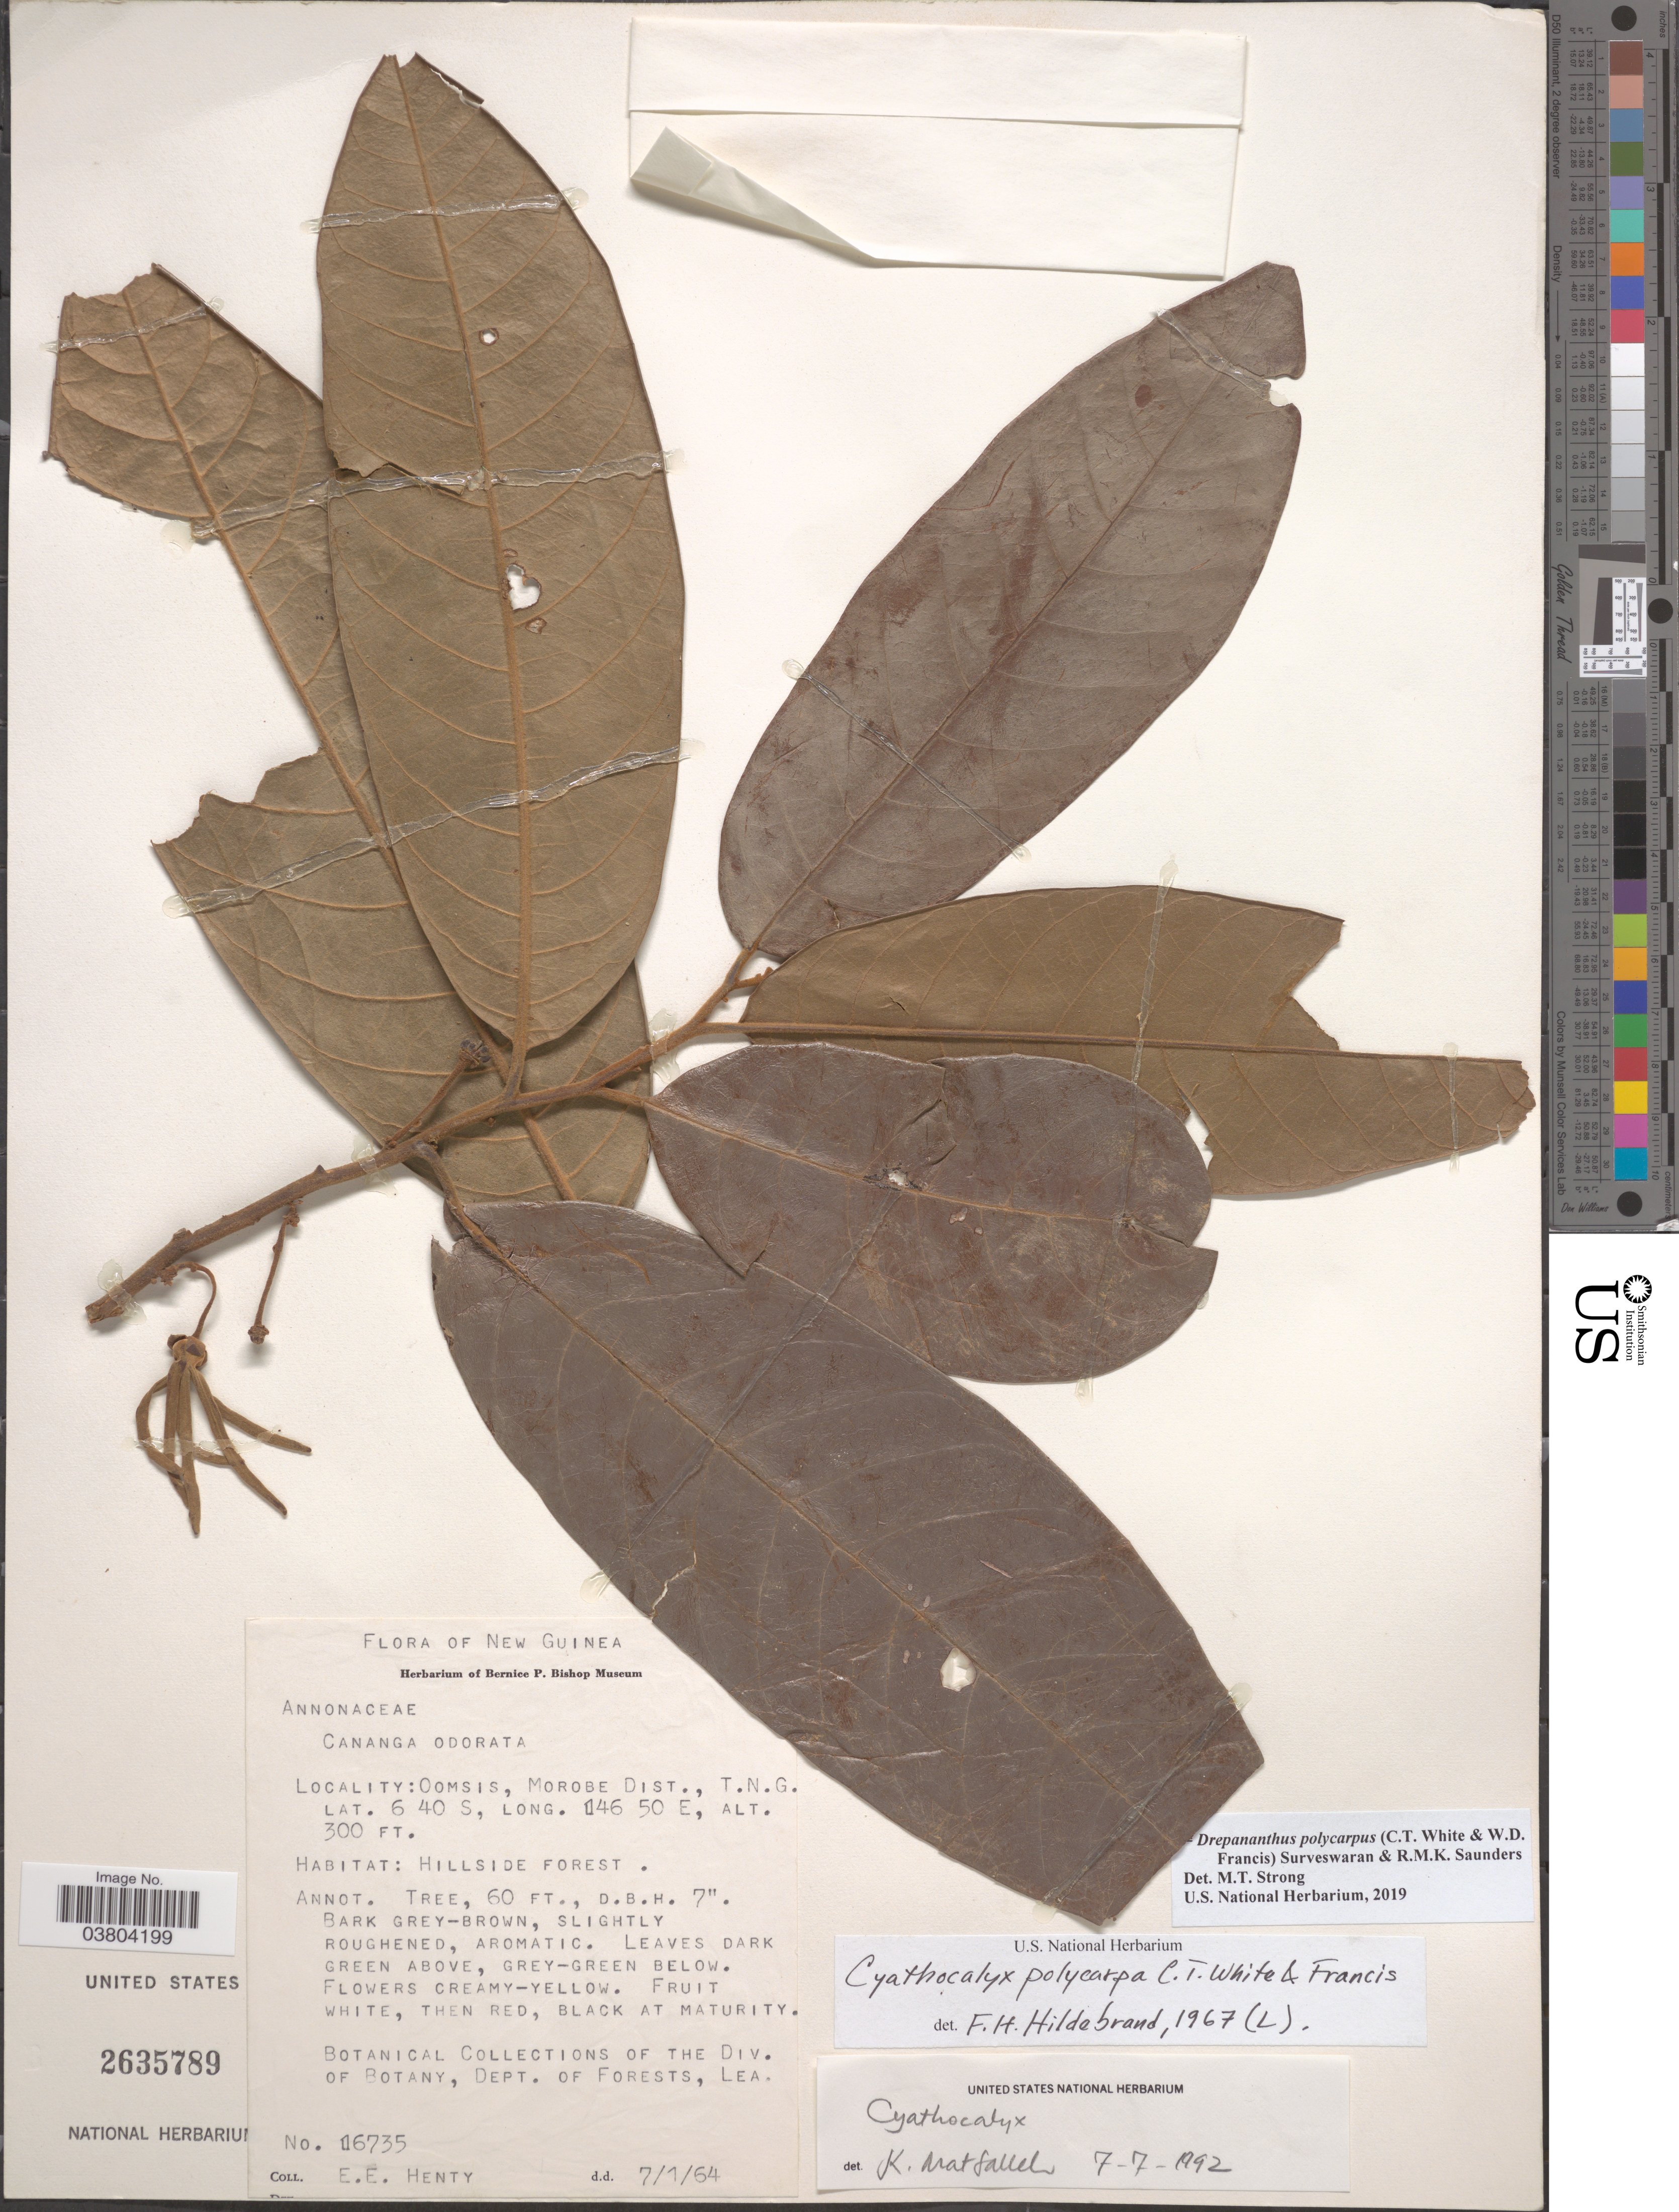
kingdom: Plantae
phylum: Tracheophyta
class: Magnoliopsida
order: Magnoliales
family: Annonaceae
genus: Drepananthus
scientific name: Drepananthus polycarpus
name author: (C.T. White & W.D. Francis) Surveswaran & R.M.K. Saunders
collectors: E. Henty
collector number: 16735*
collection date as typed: Transcribed d/m/y: 7/1/64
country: Papua New Guinea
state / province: Morobe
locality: New Guinea. Oomsis, Morobe Dist., T.N.G.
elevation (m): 91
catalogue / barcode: US 2635789